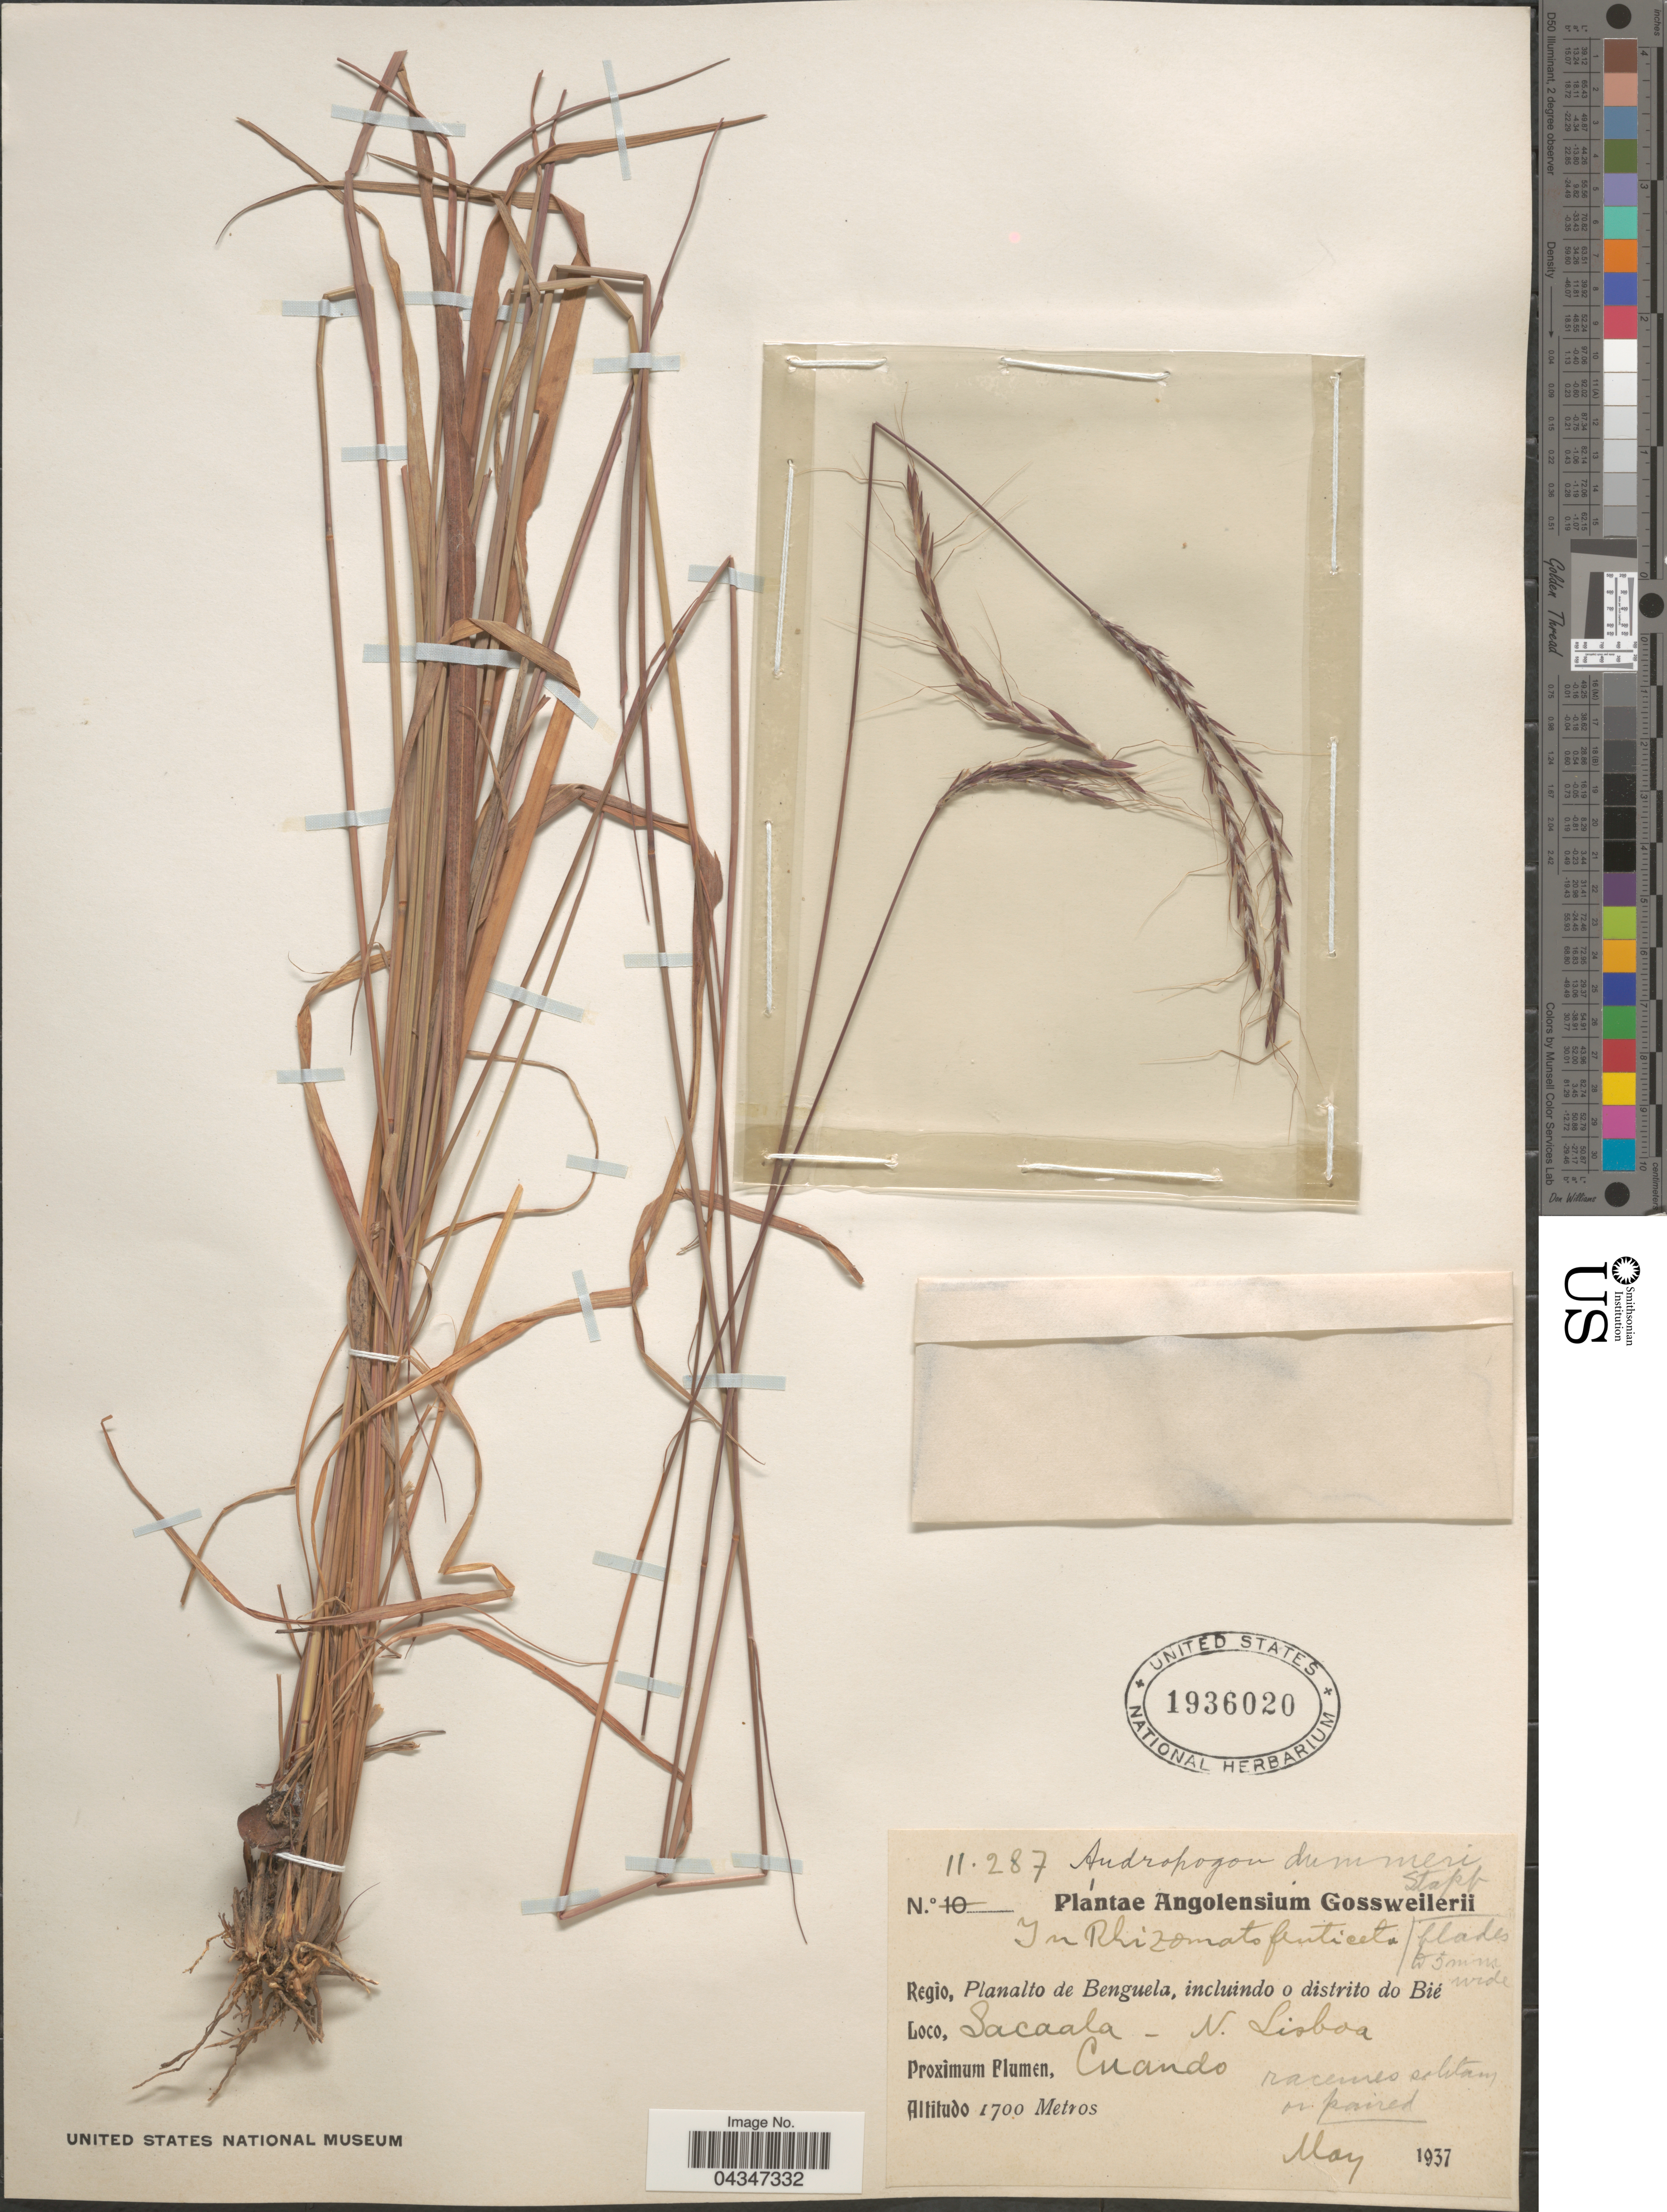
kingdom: Plantae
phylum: Tracheophyta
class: Liliopsida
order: Poales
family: Poaceae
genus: Andropogon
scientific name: Andropogon schirensis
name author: Hochst. ex A. Rich.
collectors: -. Gossweiler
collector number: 11287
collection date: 1937-05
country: Angola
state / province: Benguela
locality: Regio, Planalto de Benguela, incluindo o distrito do Bié. Sacaala- N. Lisboa. Cuando.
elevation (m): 1700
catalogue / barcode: US 1936020